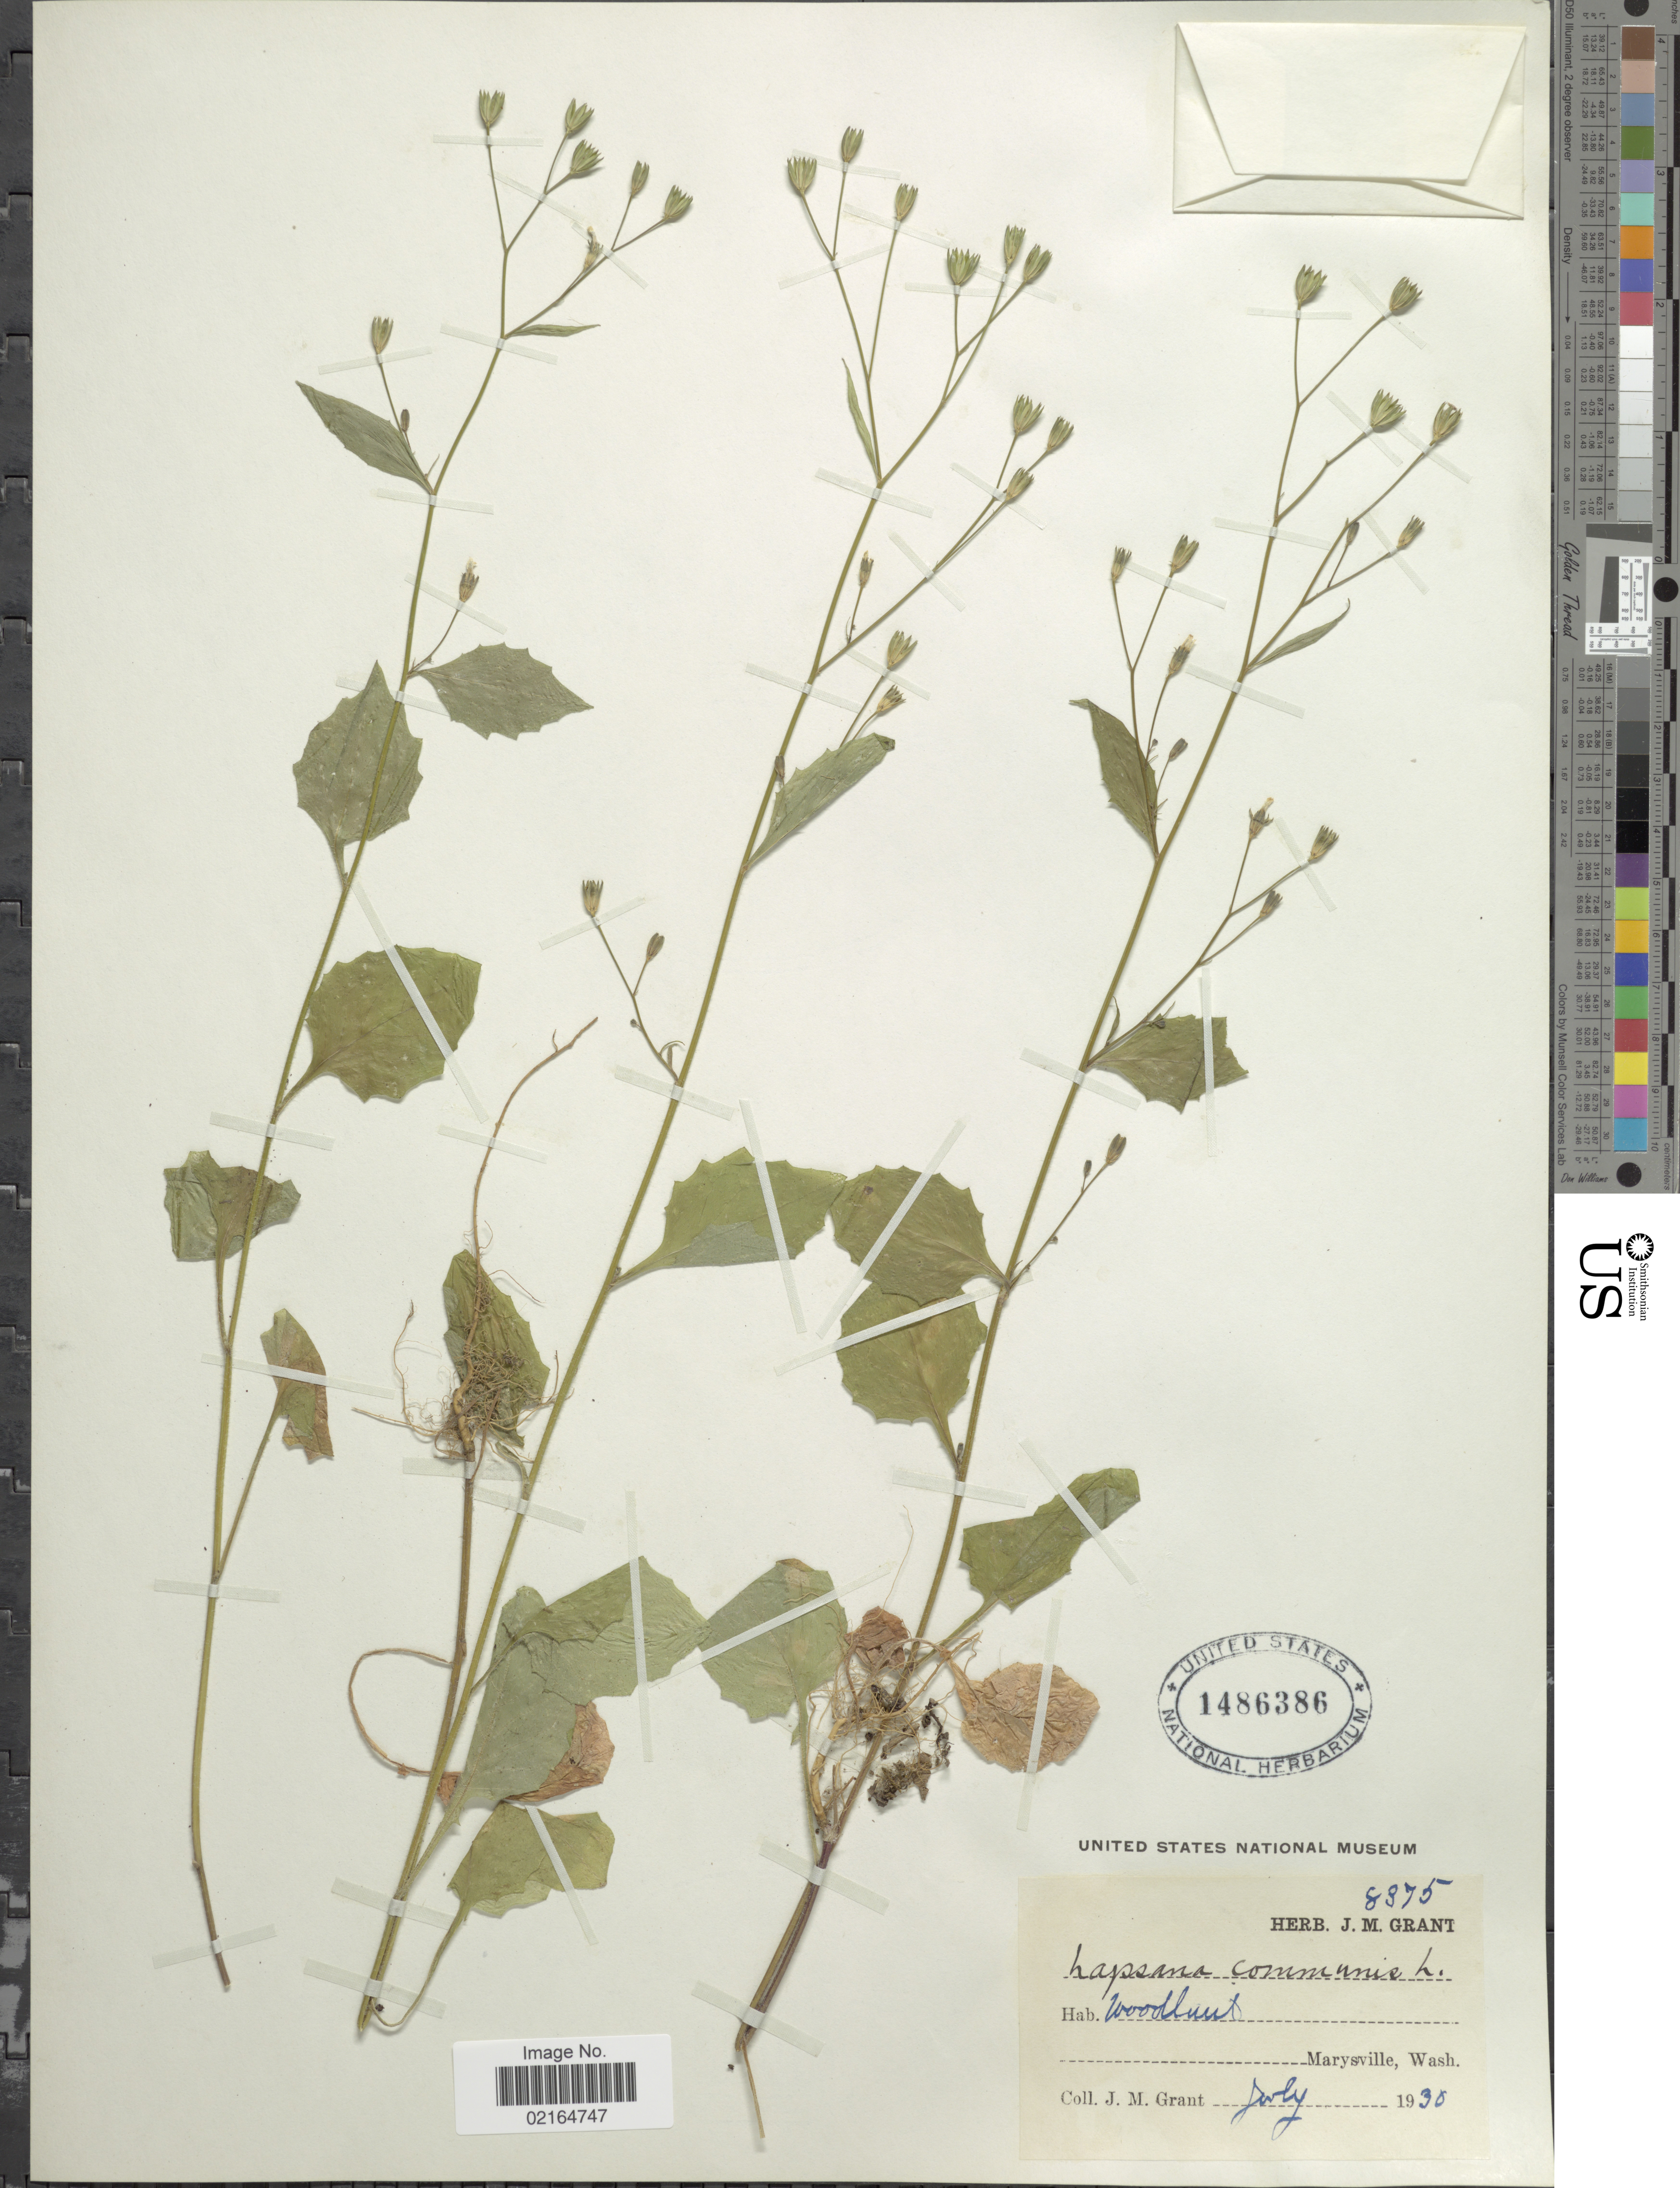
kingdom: Plantae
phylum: Tracheophyta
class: Magnoliopsida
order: Asterales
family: Asteraceae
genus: Lapsana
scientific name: Lapsana communis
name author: L.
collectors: J. M. Grant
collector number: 8375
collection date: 1930-07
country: United States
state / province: Washington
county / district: Snohomish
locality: Woodland, Marysville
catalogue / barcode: US 1486386